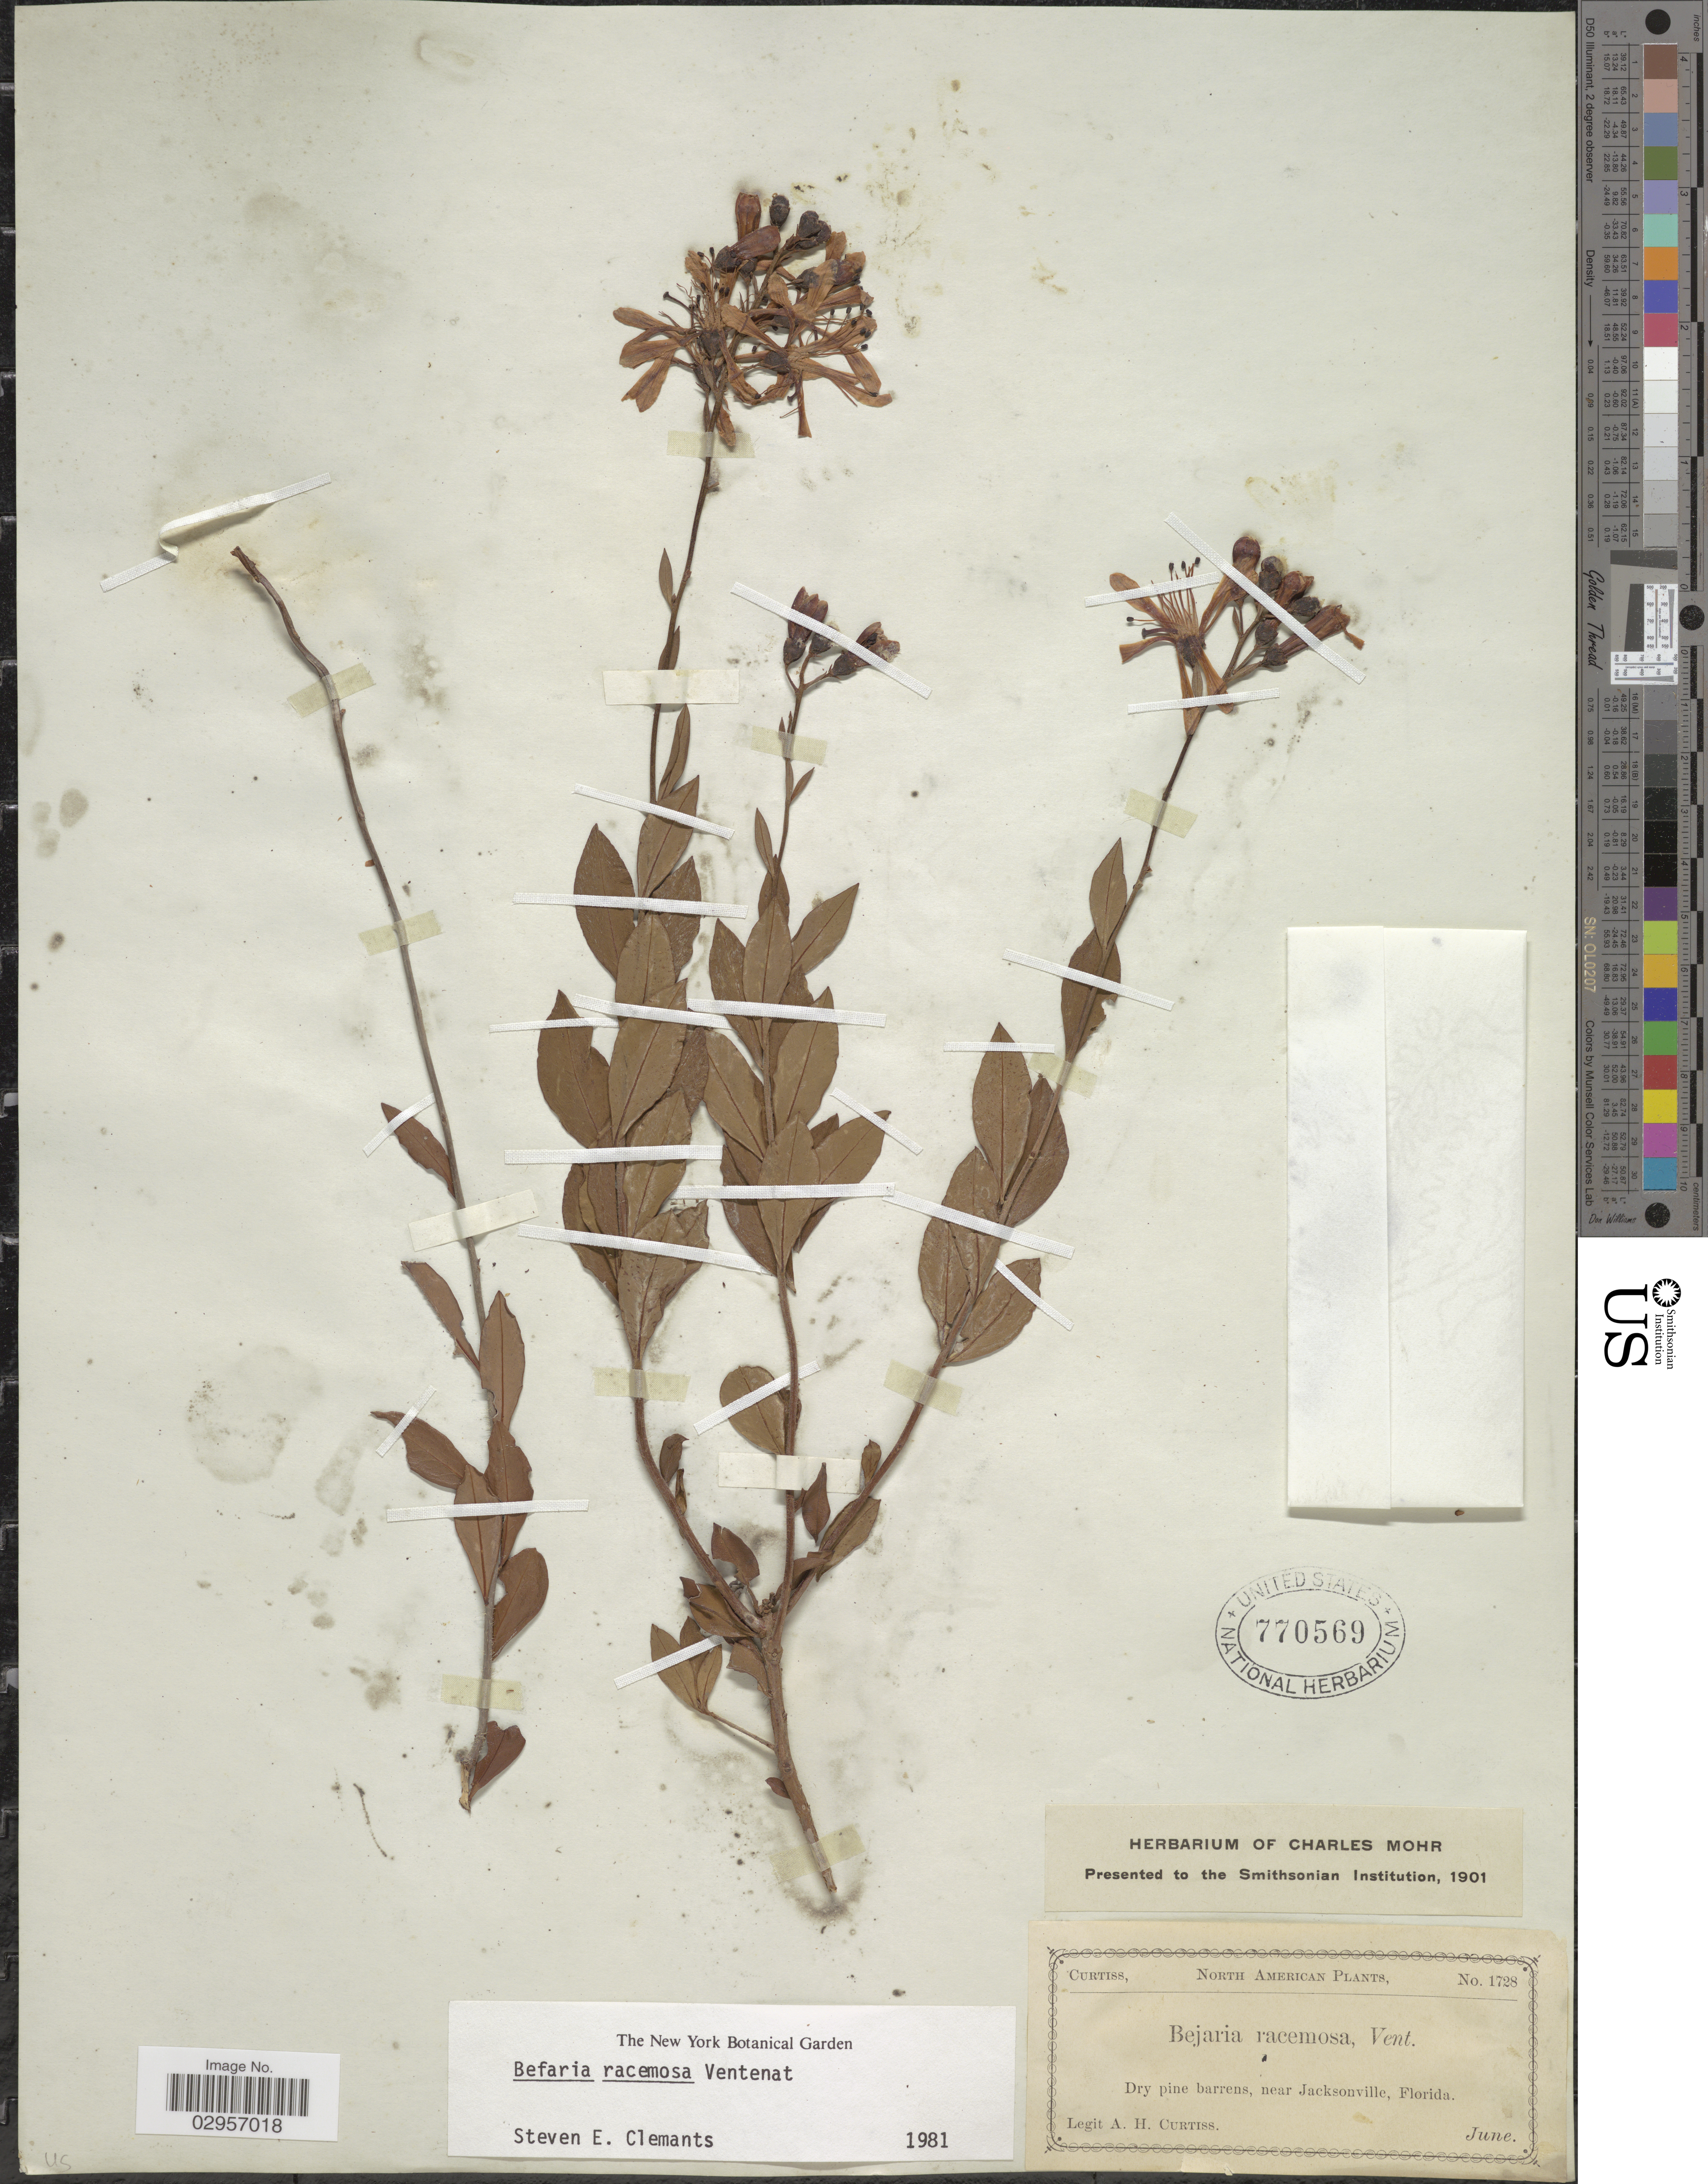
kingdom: Plantae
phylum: Tracheophyta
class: Magnoliopsida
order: Ericales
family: Ericaceae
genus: Bejaria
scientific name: Bejaria racemosa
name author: Vent.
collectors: A. H. Curtiss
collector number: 1728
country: United States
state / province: Florida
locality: Dry pine barrens, near Jacksonville, Florida.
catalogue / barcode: US 770569